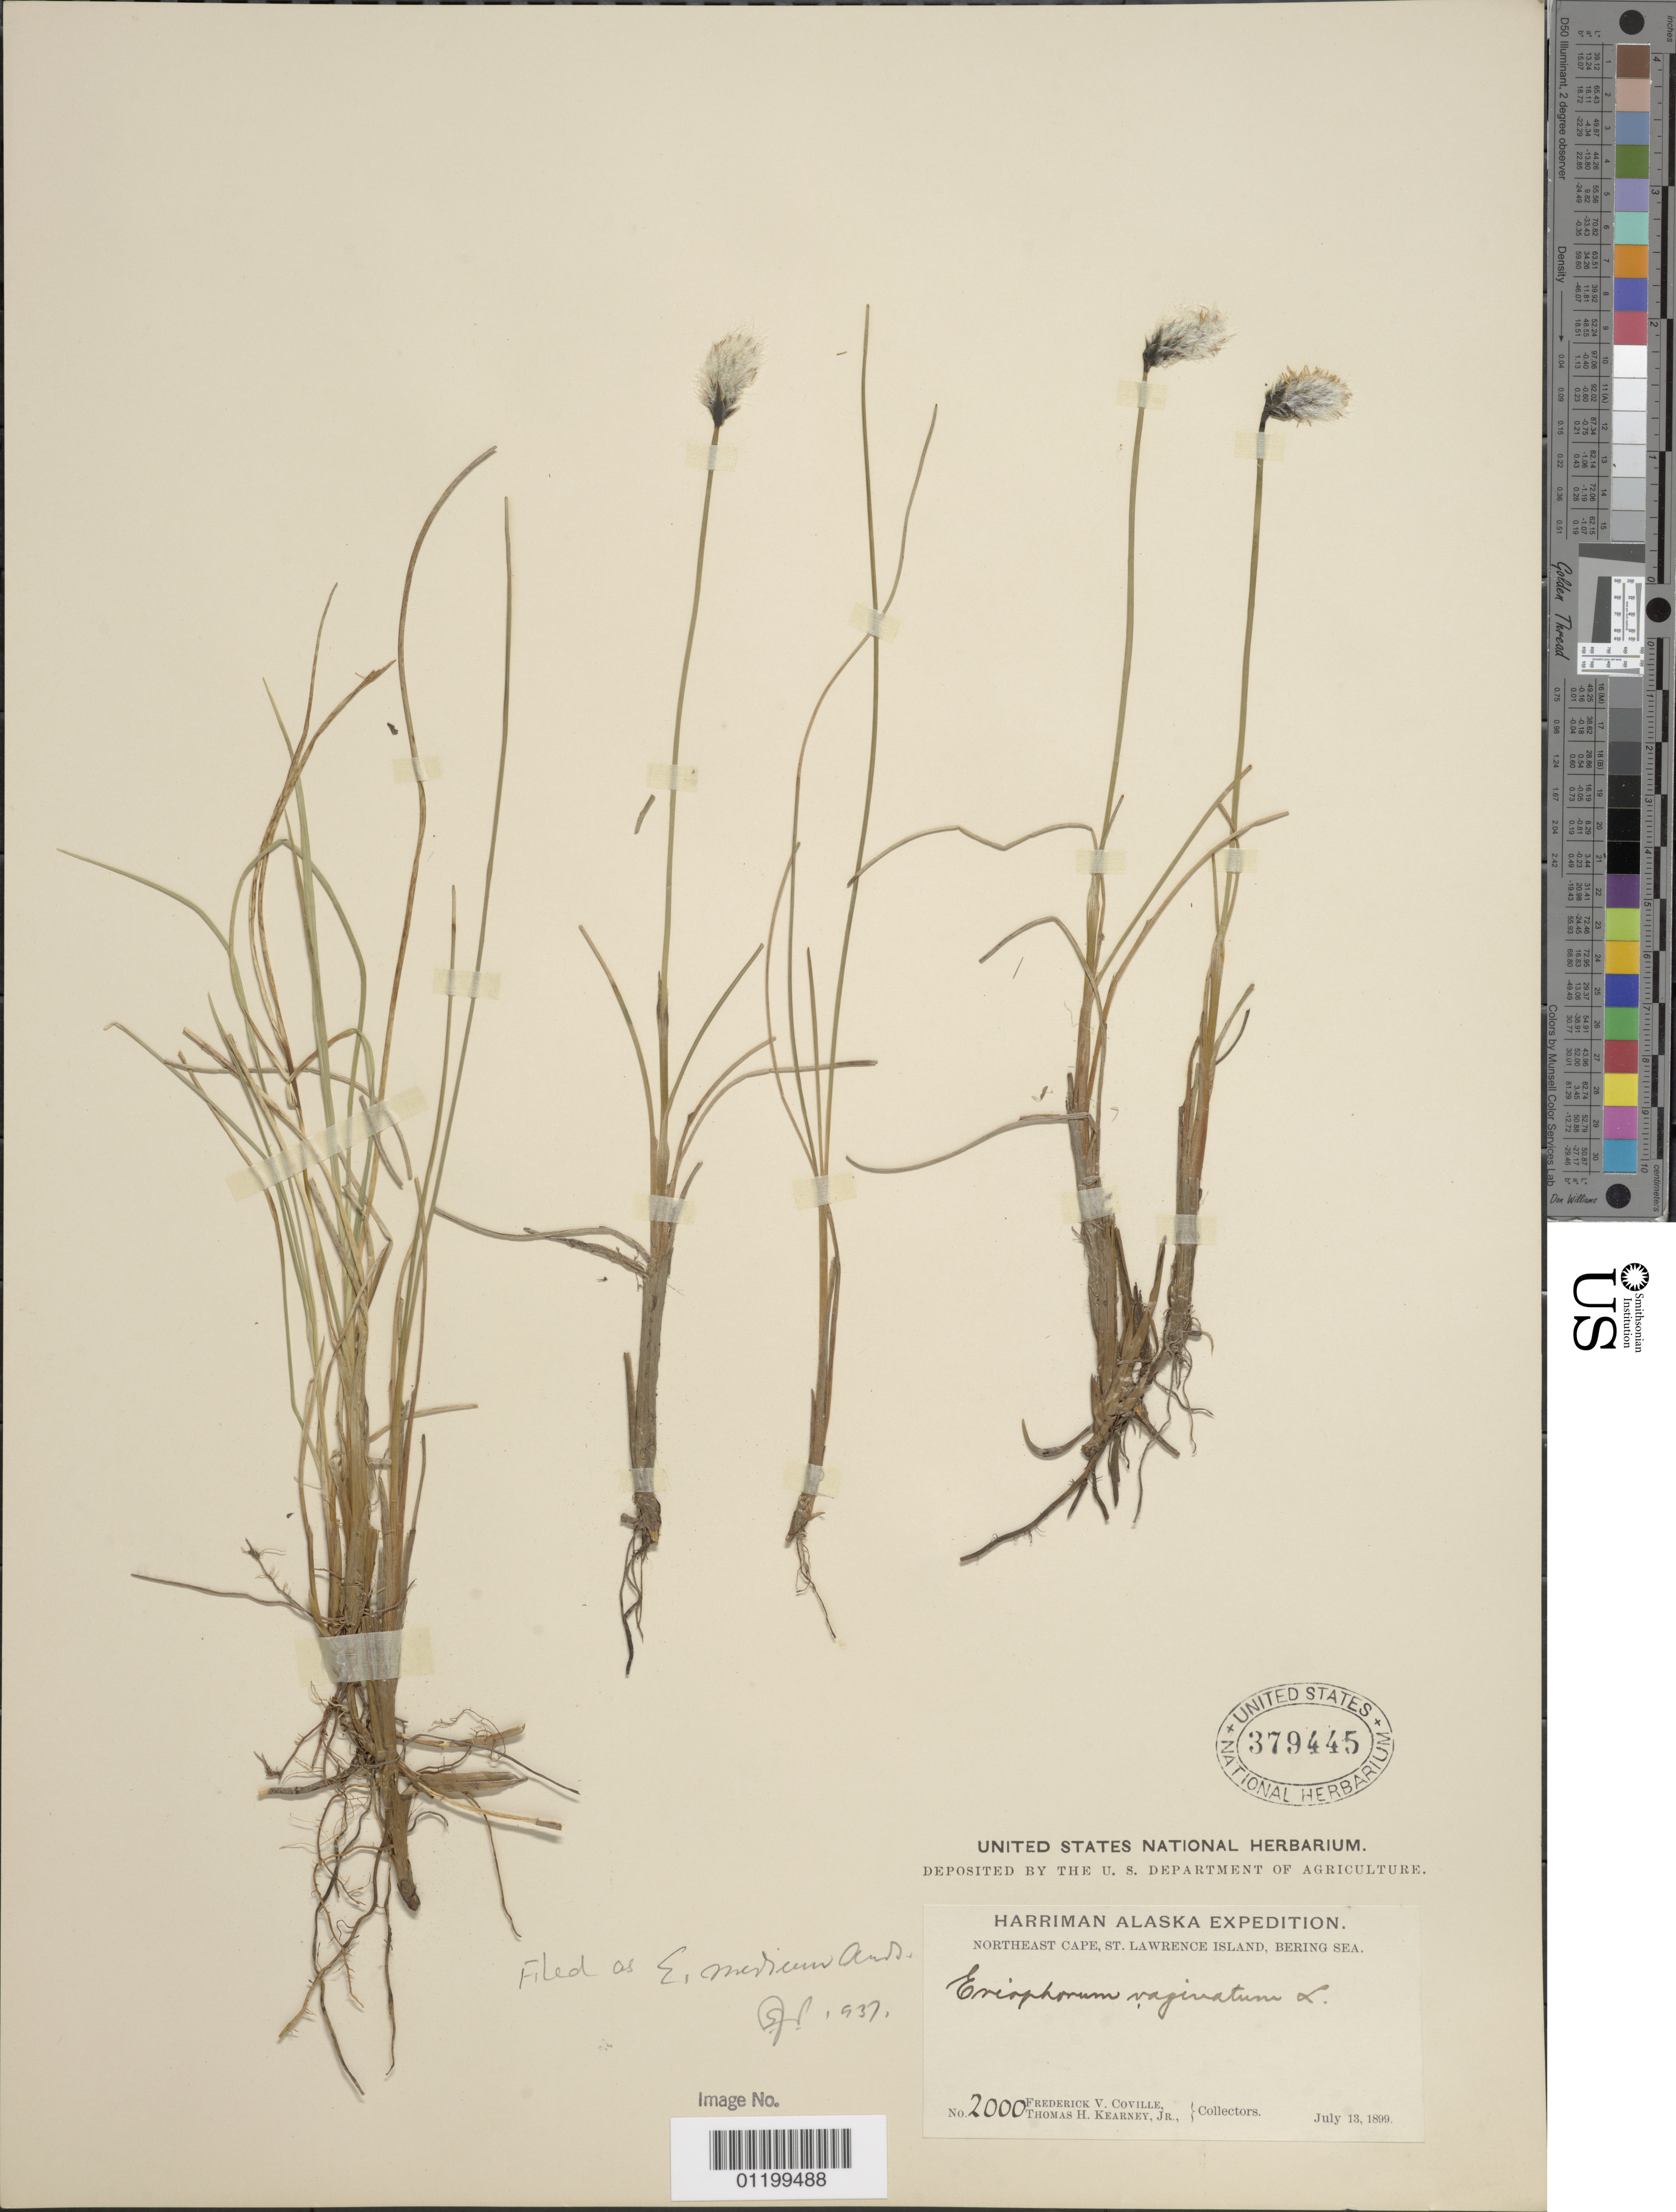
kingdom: Plantae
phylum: Tracheophyta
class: Liliopsida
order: Poales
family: Cyperaceae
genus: Eriophorum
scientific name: Eriophorum x medium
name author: Andersson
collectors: F. V. Coville & T. H. Kearney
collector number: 2000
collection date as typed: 13 Jul 1899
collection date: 1899-07-13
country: United States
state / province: Alaska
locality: Northeast Cape, St. Lawrence Island, Bering Sea.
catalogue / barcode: US 379445